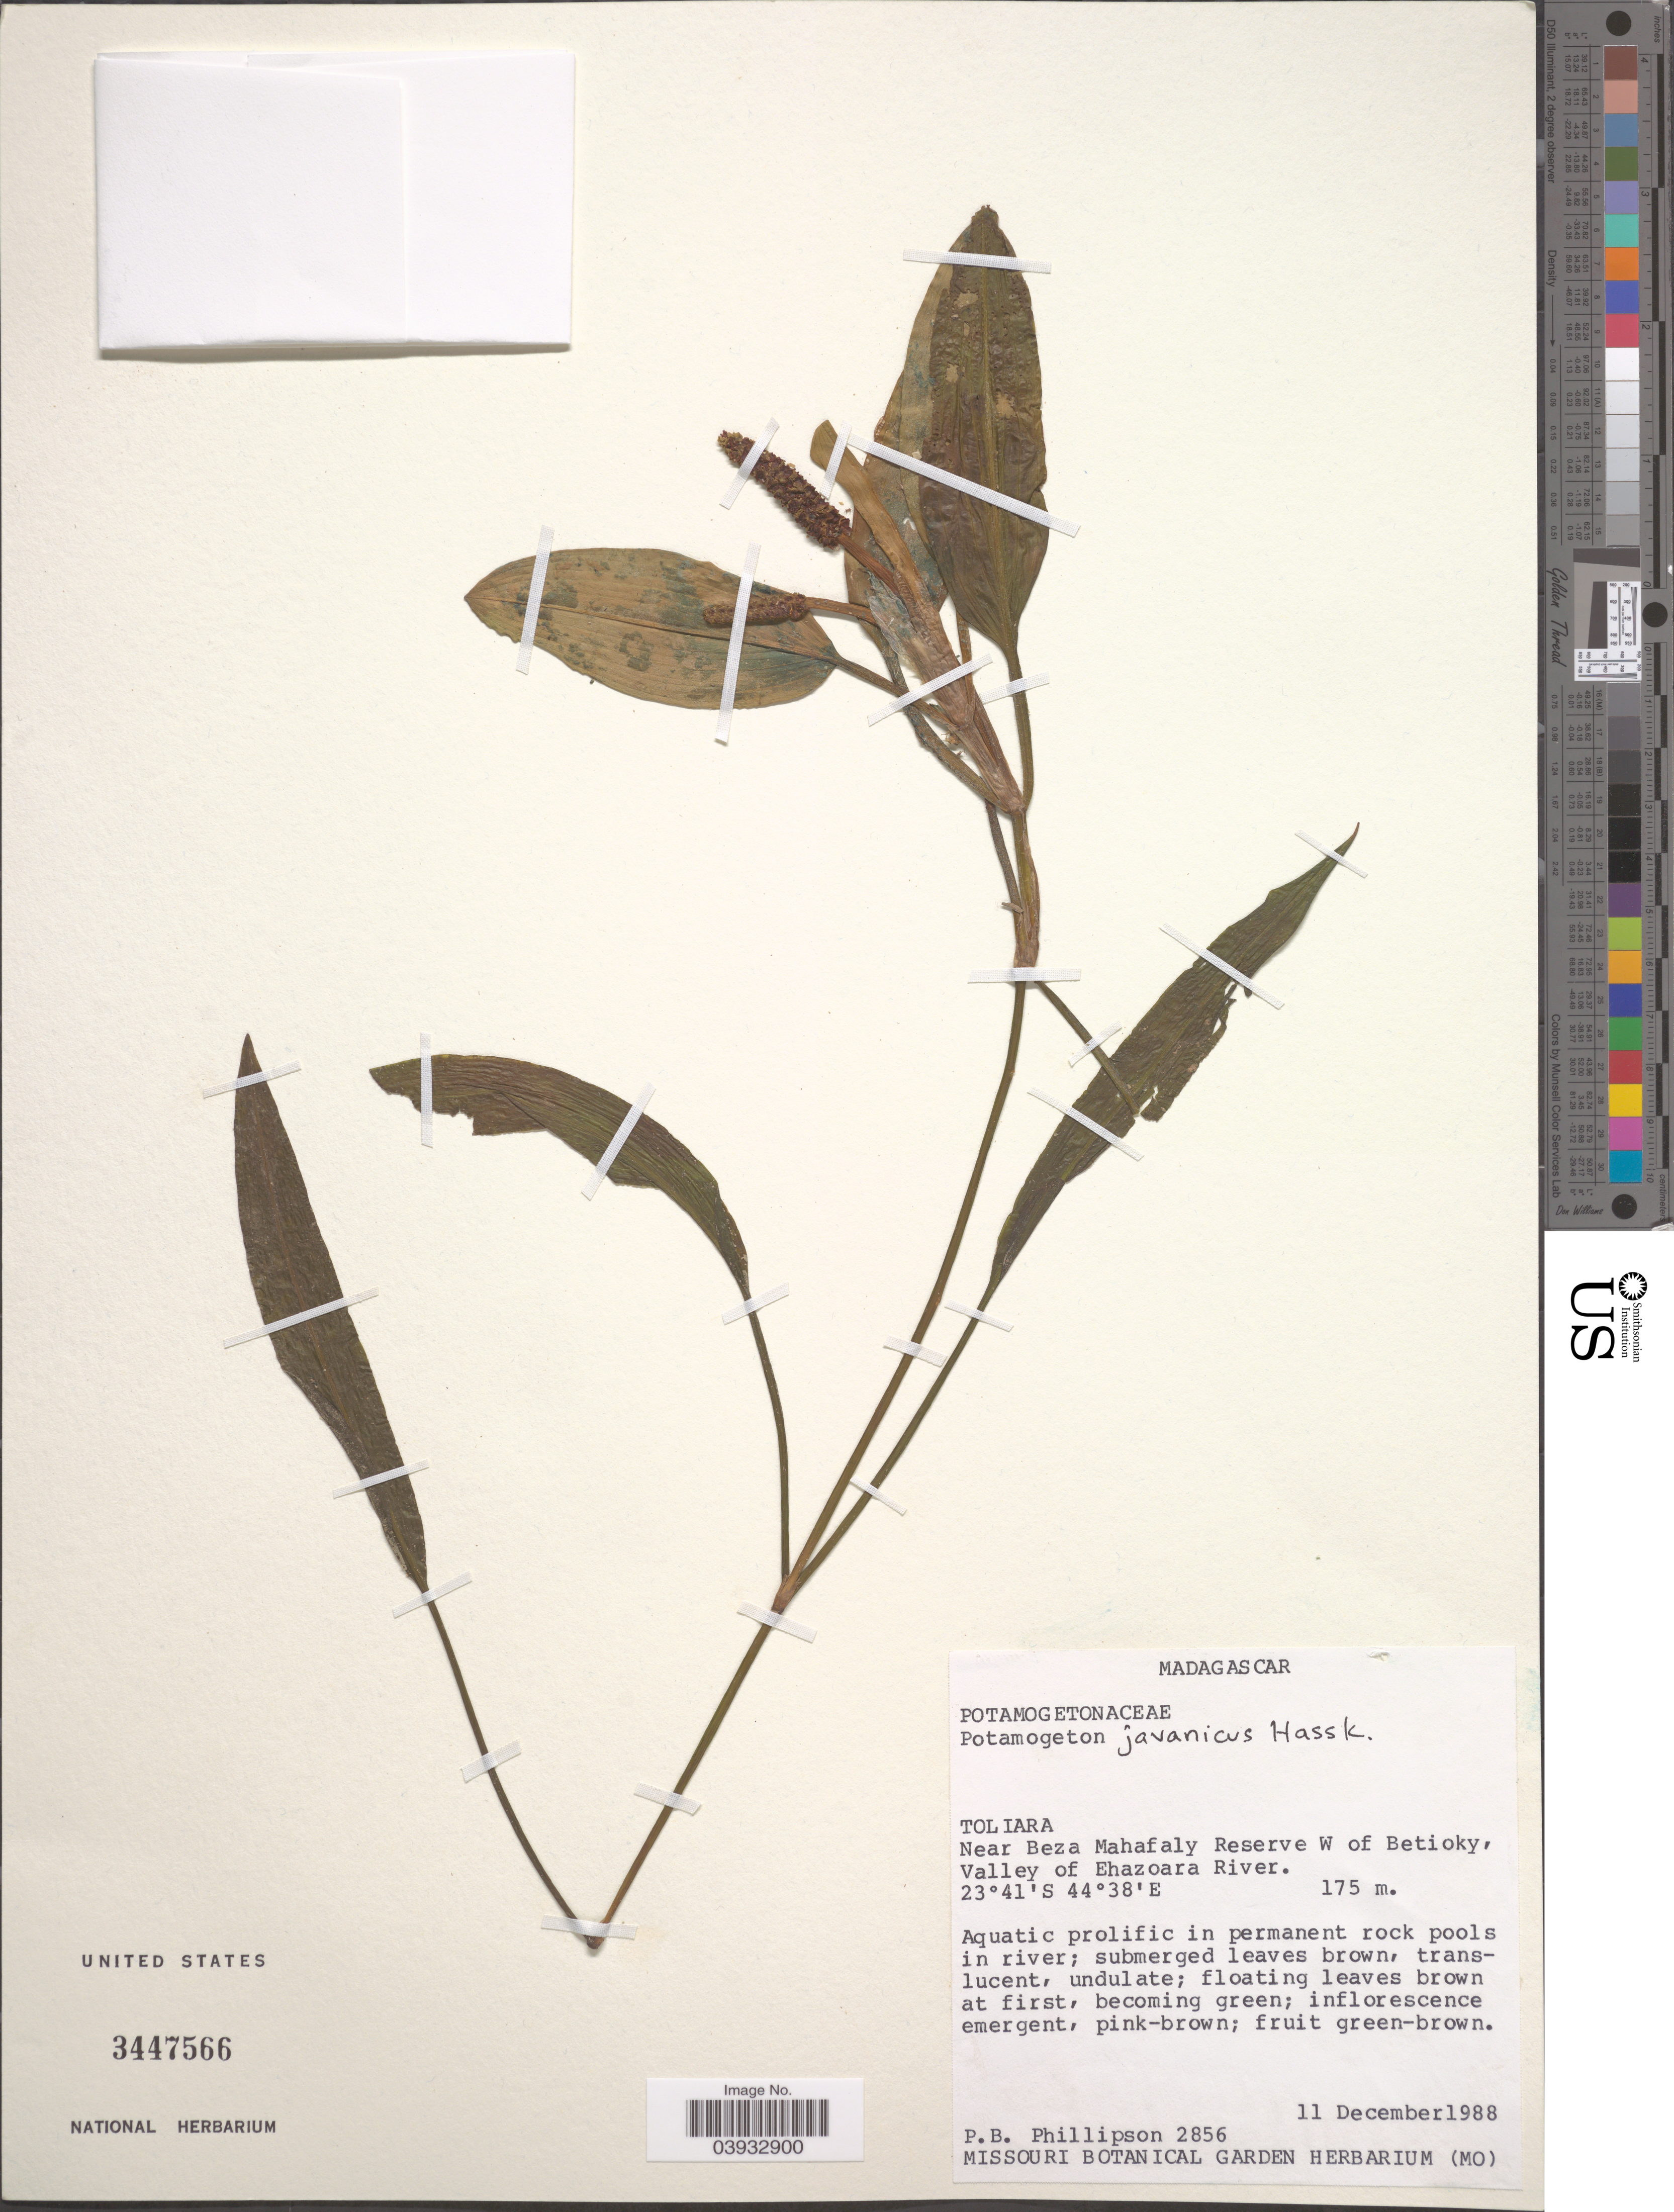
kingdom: Plantae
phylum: Tracheophyta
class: Liliopsida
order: Alismatales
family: Potamogetonaceae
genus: Potamogeton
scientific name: Potamogeton javanicus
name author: Hassk.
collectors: P. B. Phillipson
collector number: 2856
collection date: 1988-12-11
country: Madagascar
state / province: Atsimo-Andrefana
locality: Near Beza Mahafaly Reserve W of Betioky, Valley of Ehazoara River.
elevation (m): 175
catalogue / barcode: US 3447566